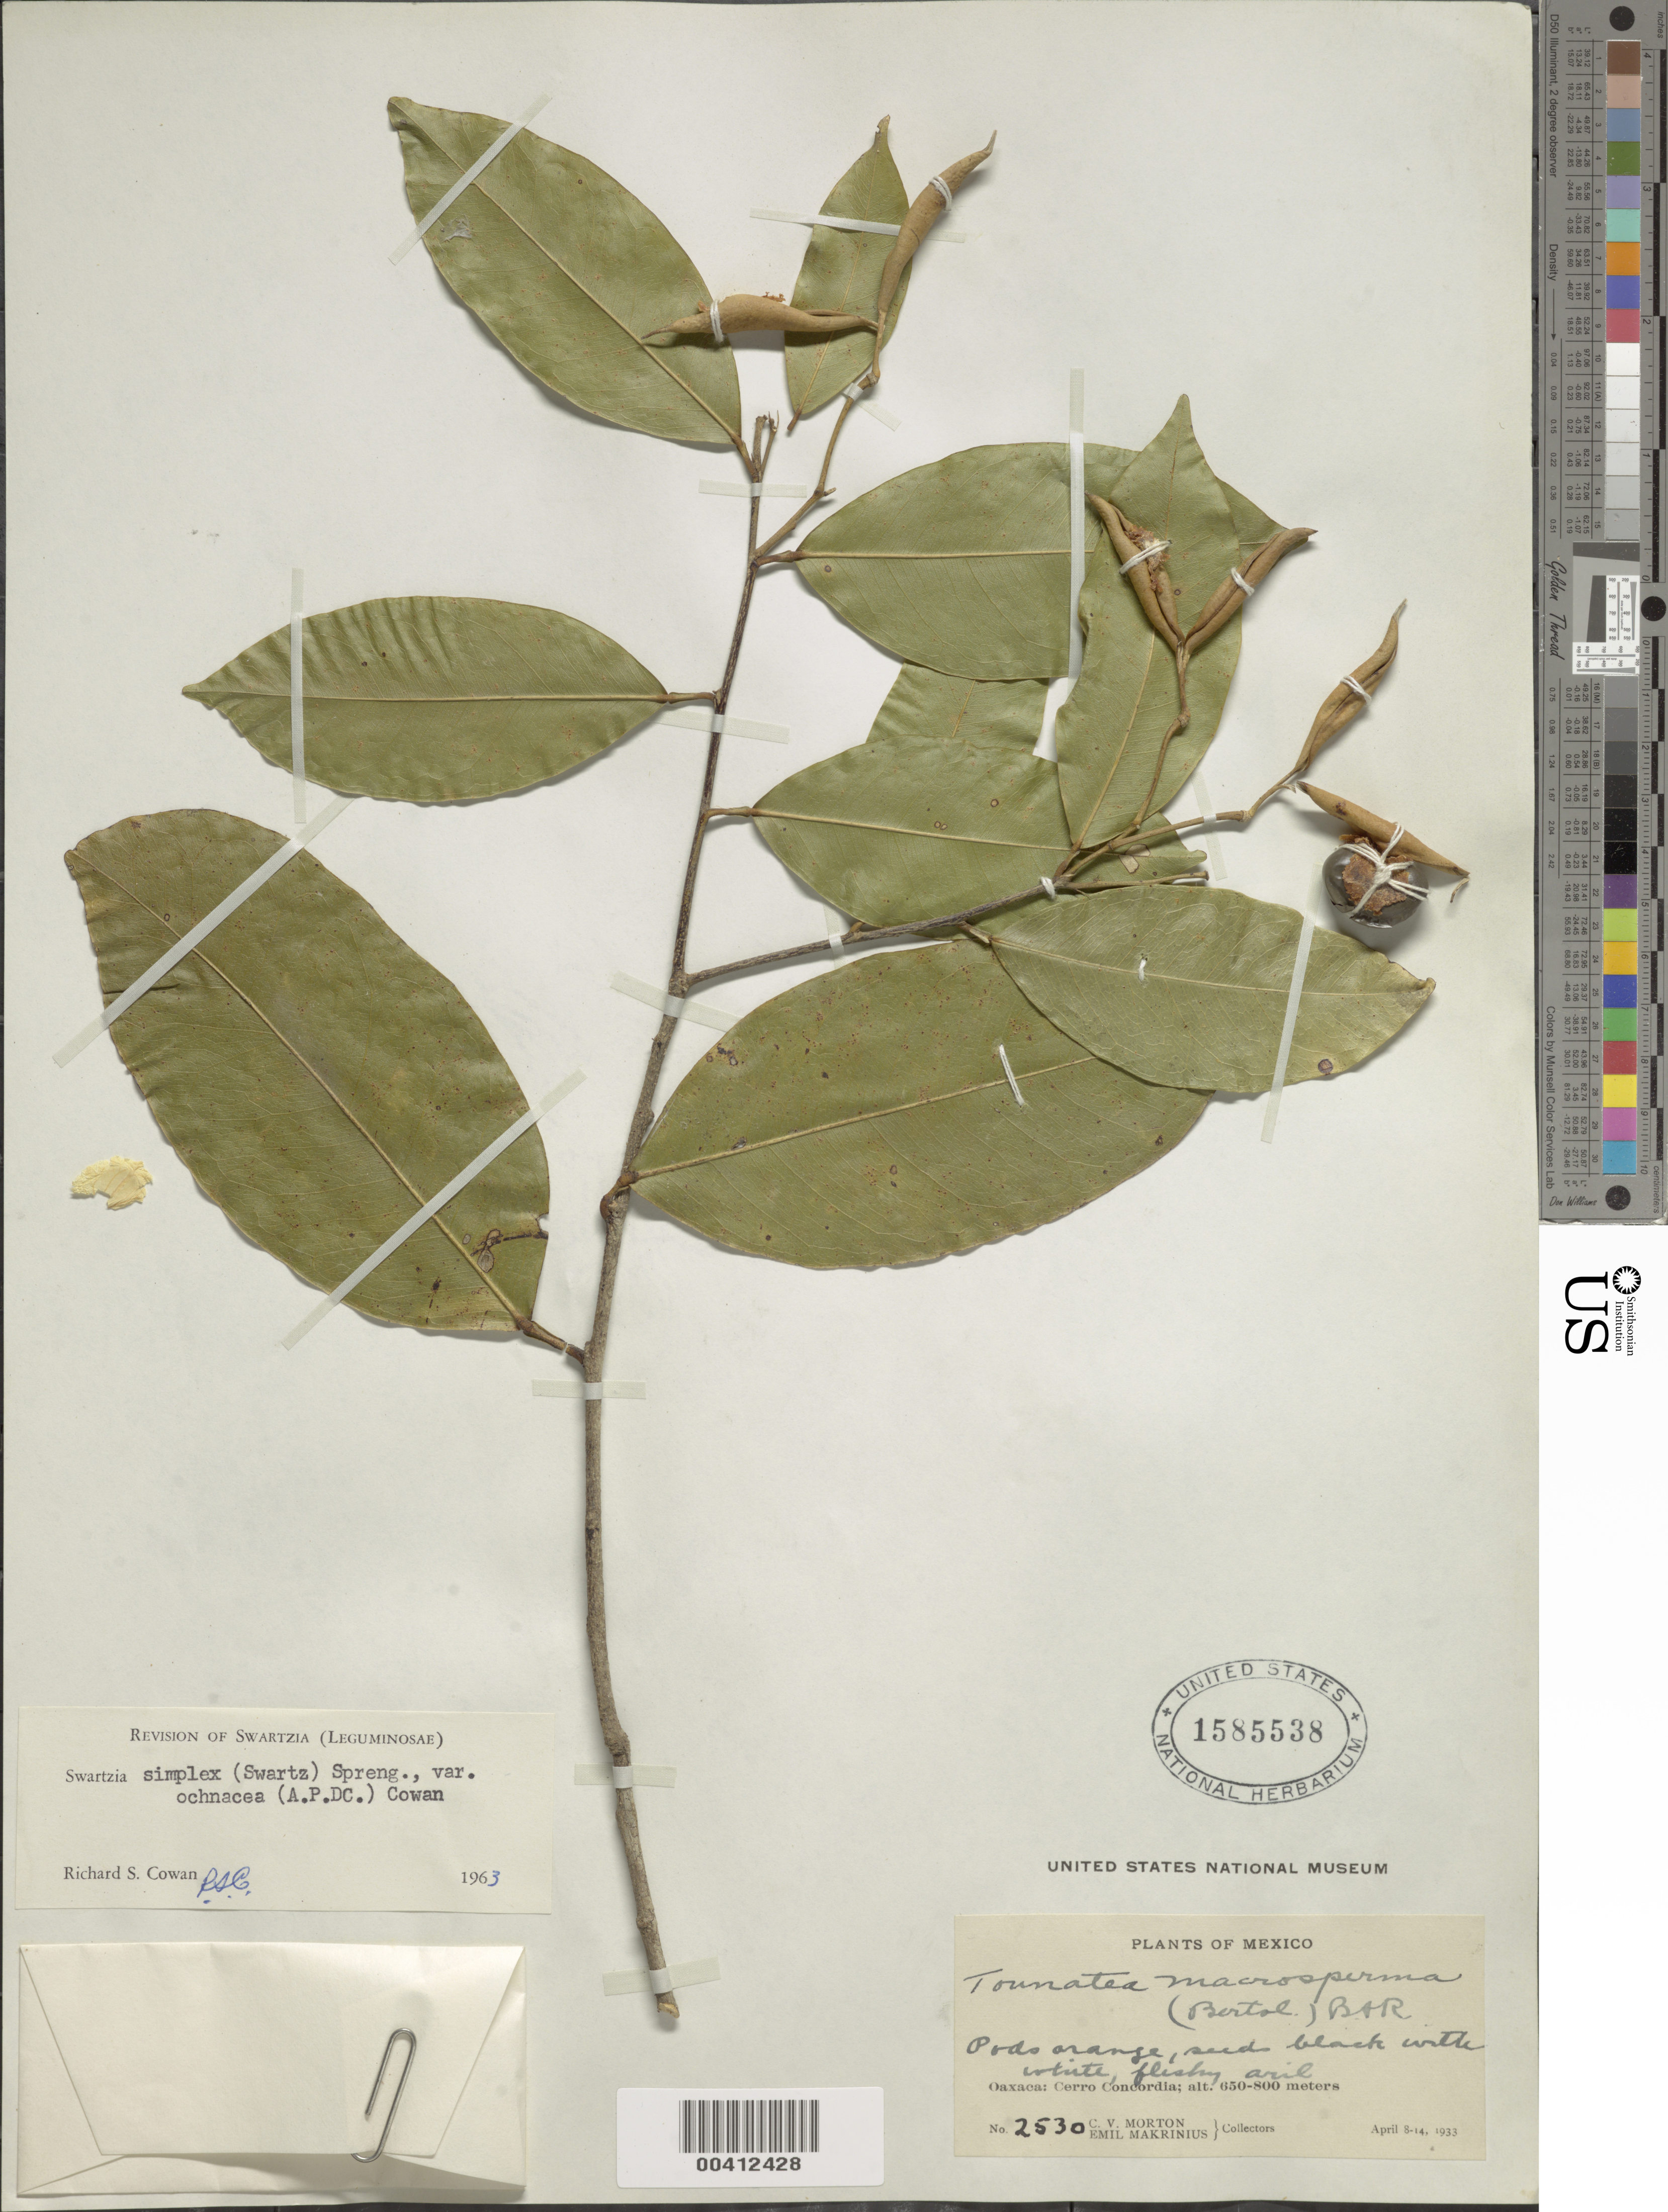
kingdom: Plantae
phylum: Tracheophyta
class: Magnoliopsida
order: Fabales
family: Fabaceae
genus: Swartzia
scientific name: Swartzia simplex var. ochnacea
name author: (DC.) R.S. Cowan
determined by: Cowan, R. S.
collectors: C. V. Morton & E. Makrinius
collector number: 2530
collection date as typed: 08 Apr 1933 to 14 Apr 1933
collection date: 1933-04-08/1933-04-14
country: Mexico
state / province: Oaxaca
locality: Cerro concordia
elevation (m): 650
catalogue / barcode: US 1585538